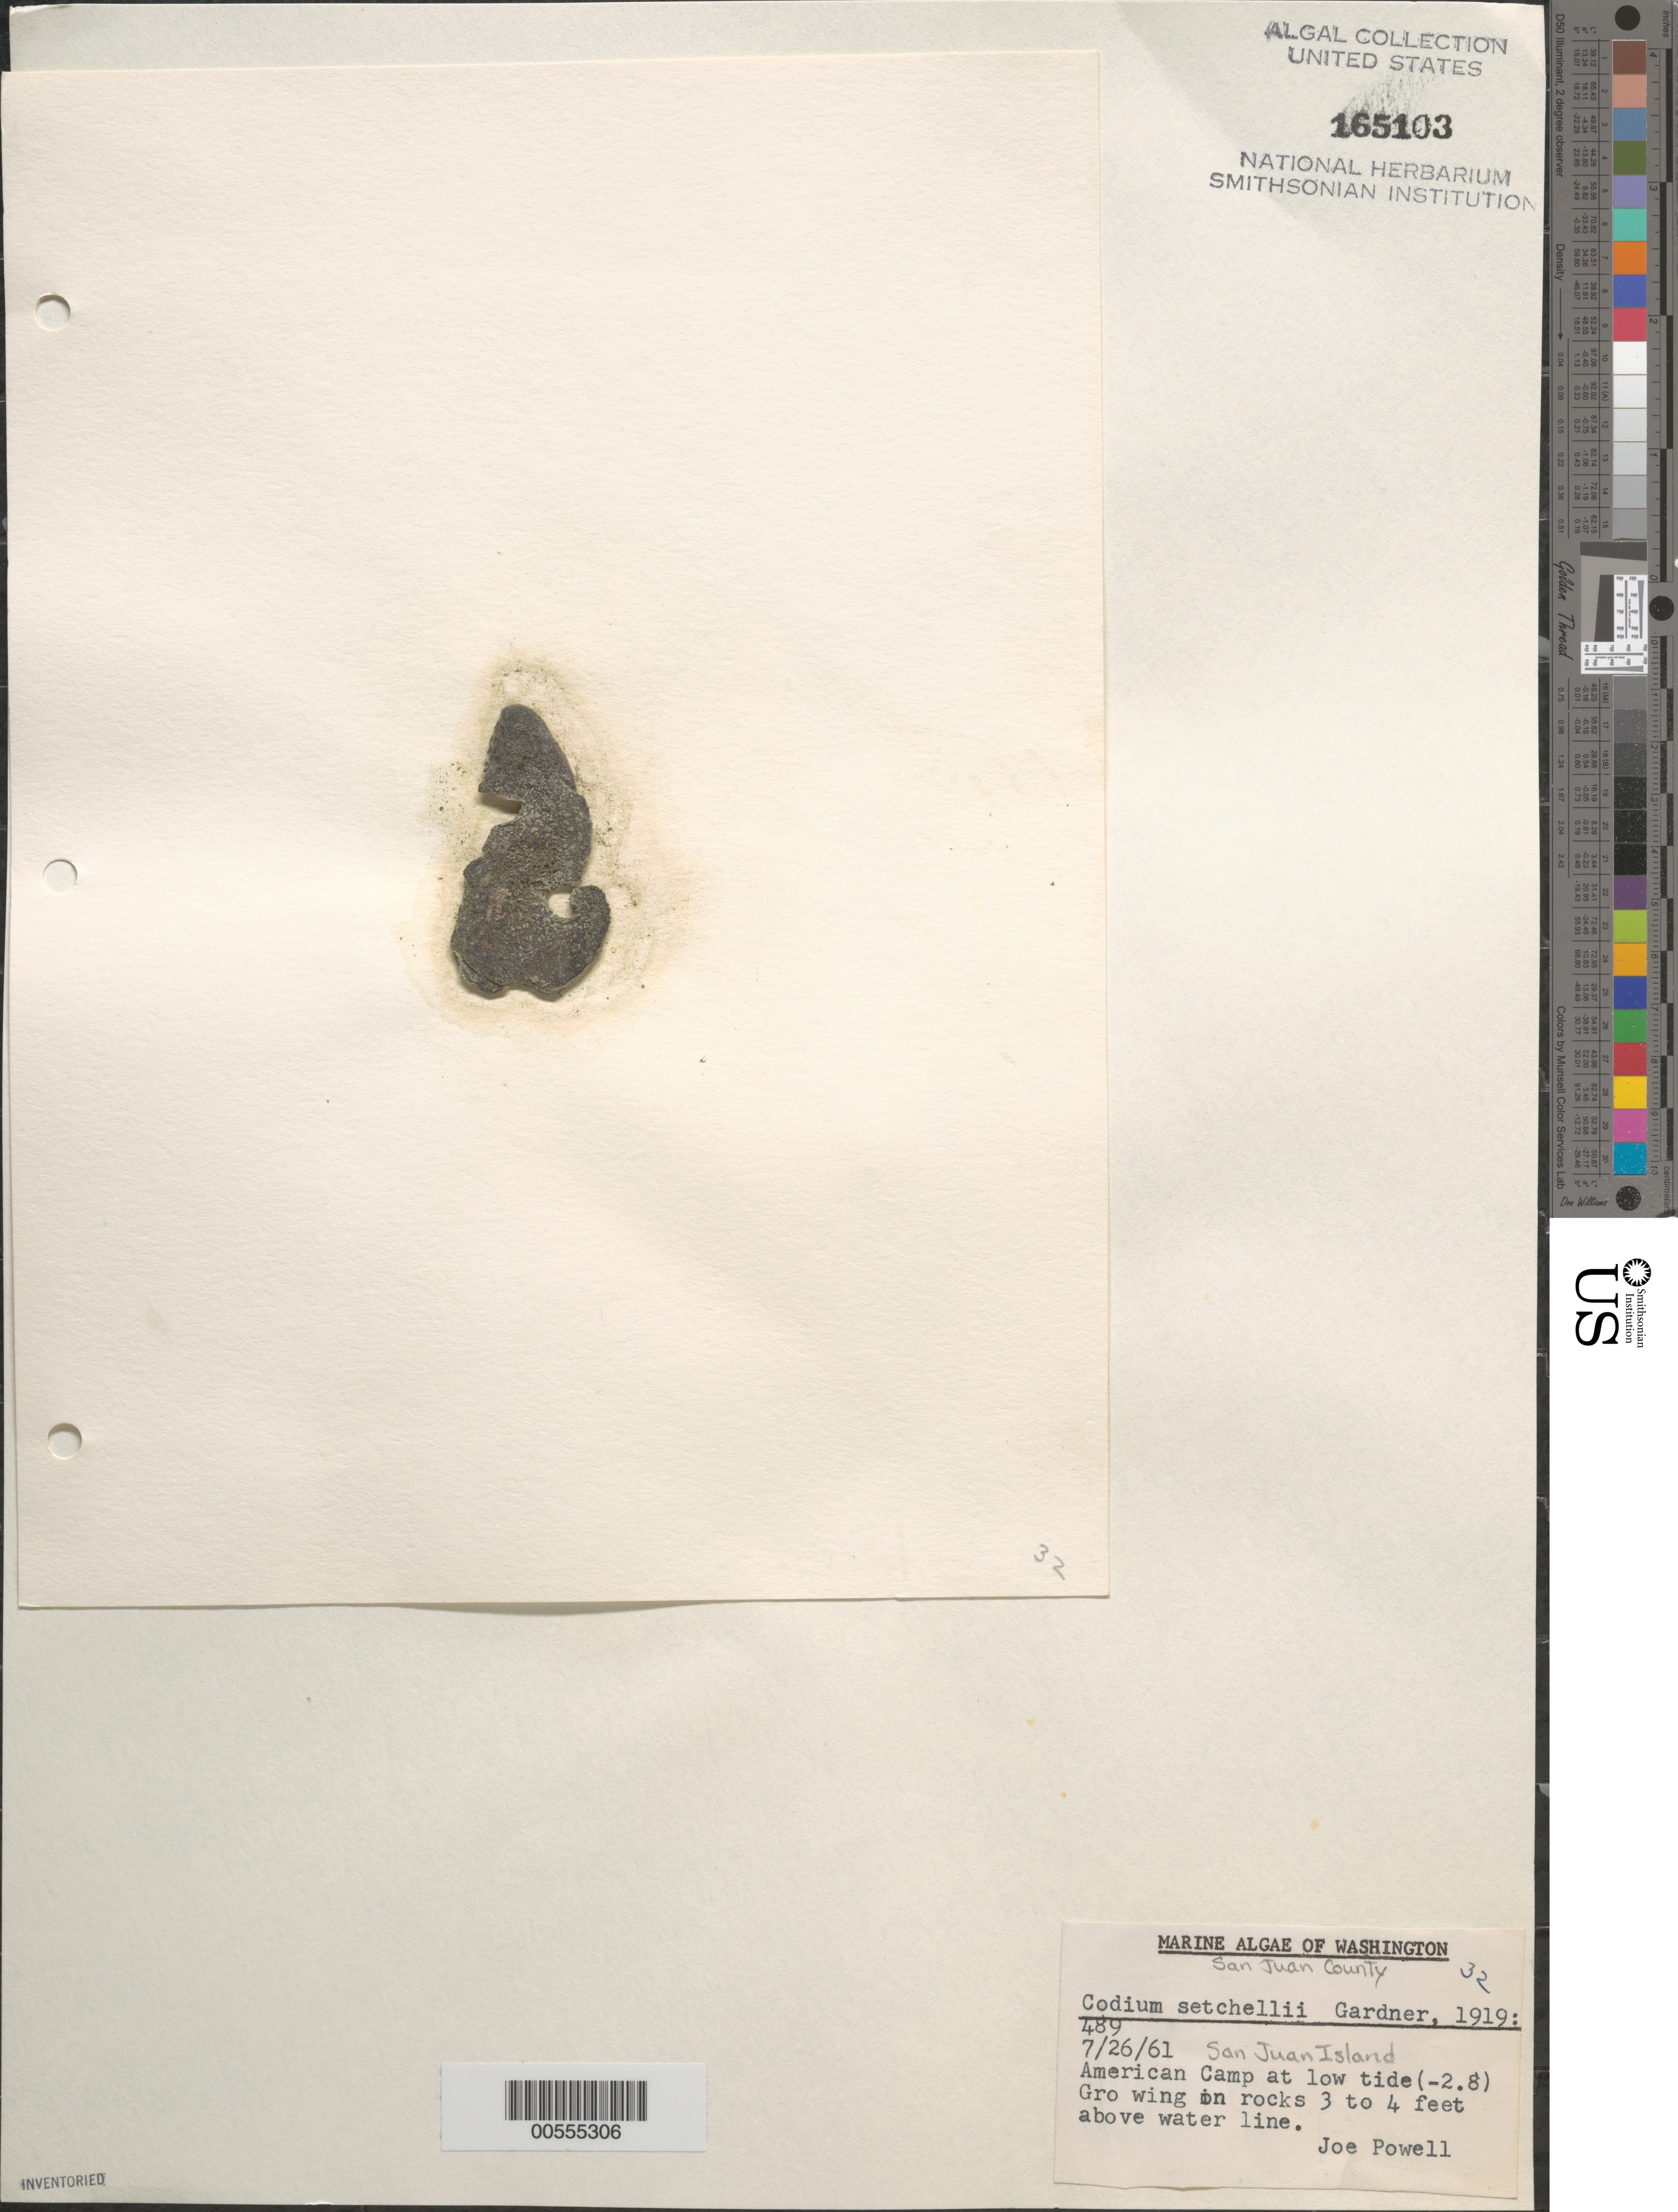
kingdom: Plantae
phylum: Chlorophyta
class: Ulvophyceae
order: Bryopsidales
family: Codiaceae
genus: Codium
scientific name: Codium setchellii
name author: N.L. Gardner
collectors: J. Powell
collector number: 489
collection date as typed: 26 Jul 1961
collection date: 1961-07-26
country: United States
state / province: Washington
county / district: San Juan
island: San Juan Island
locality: American Camp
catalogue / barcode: US 165103